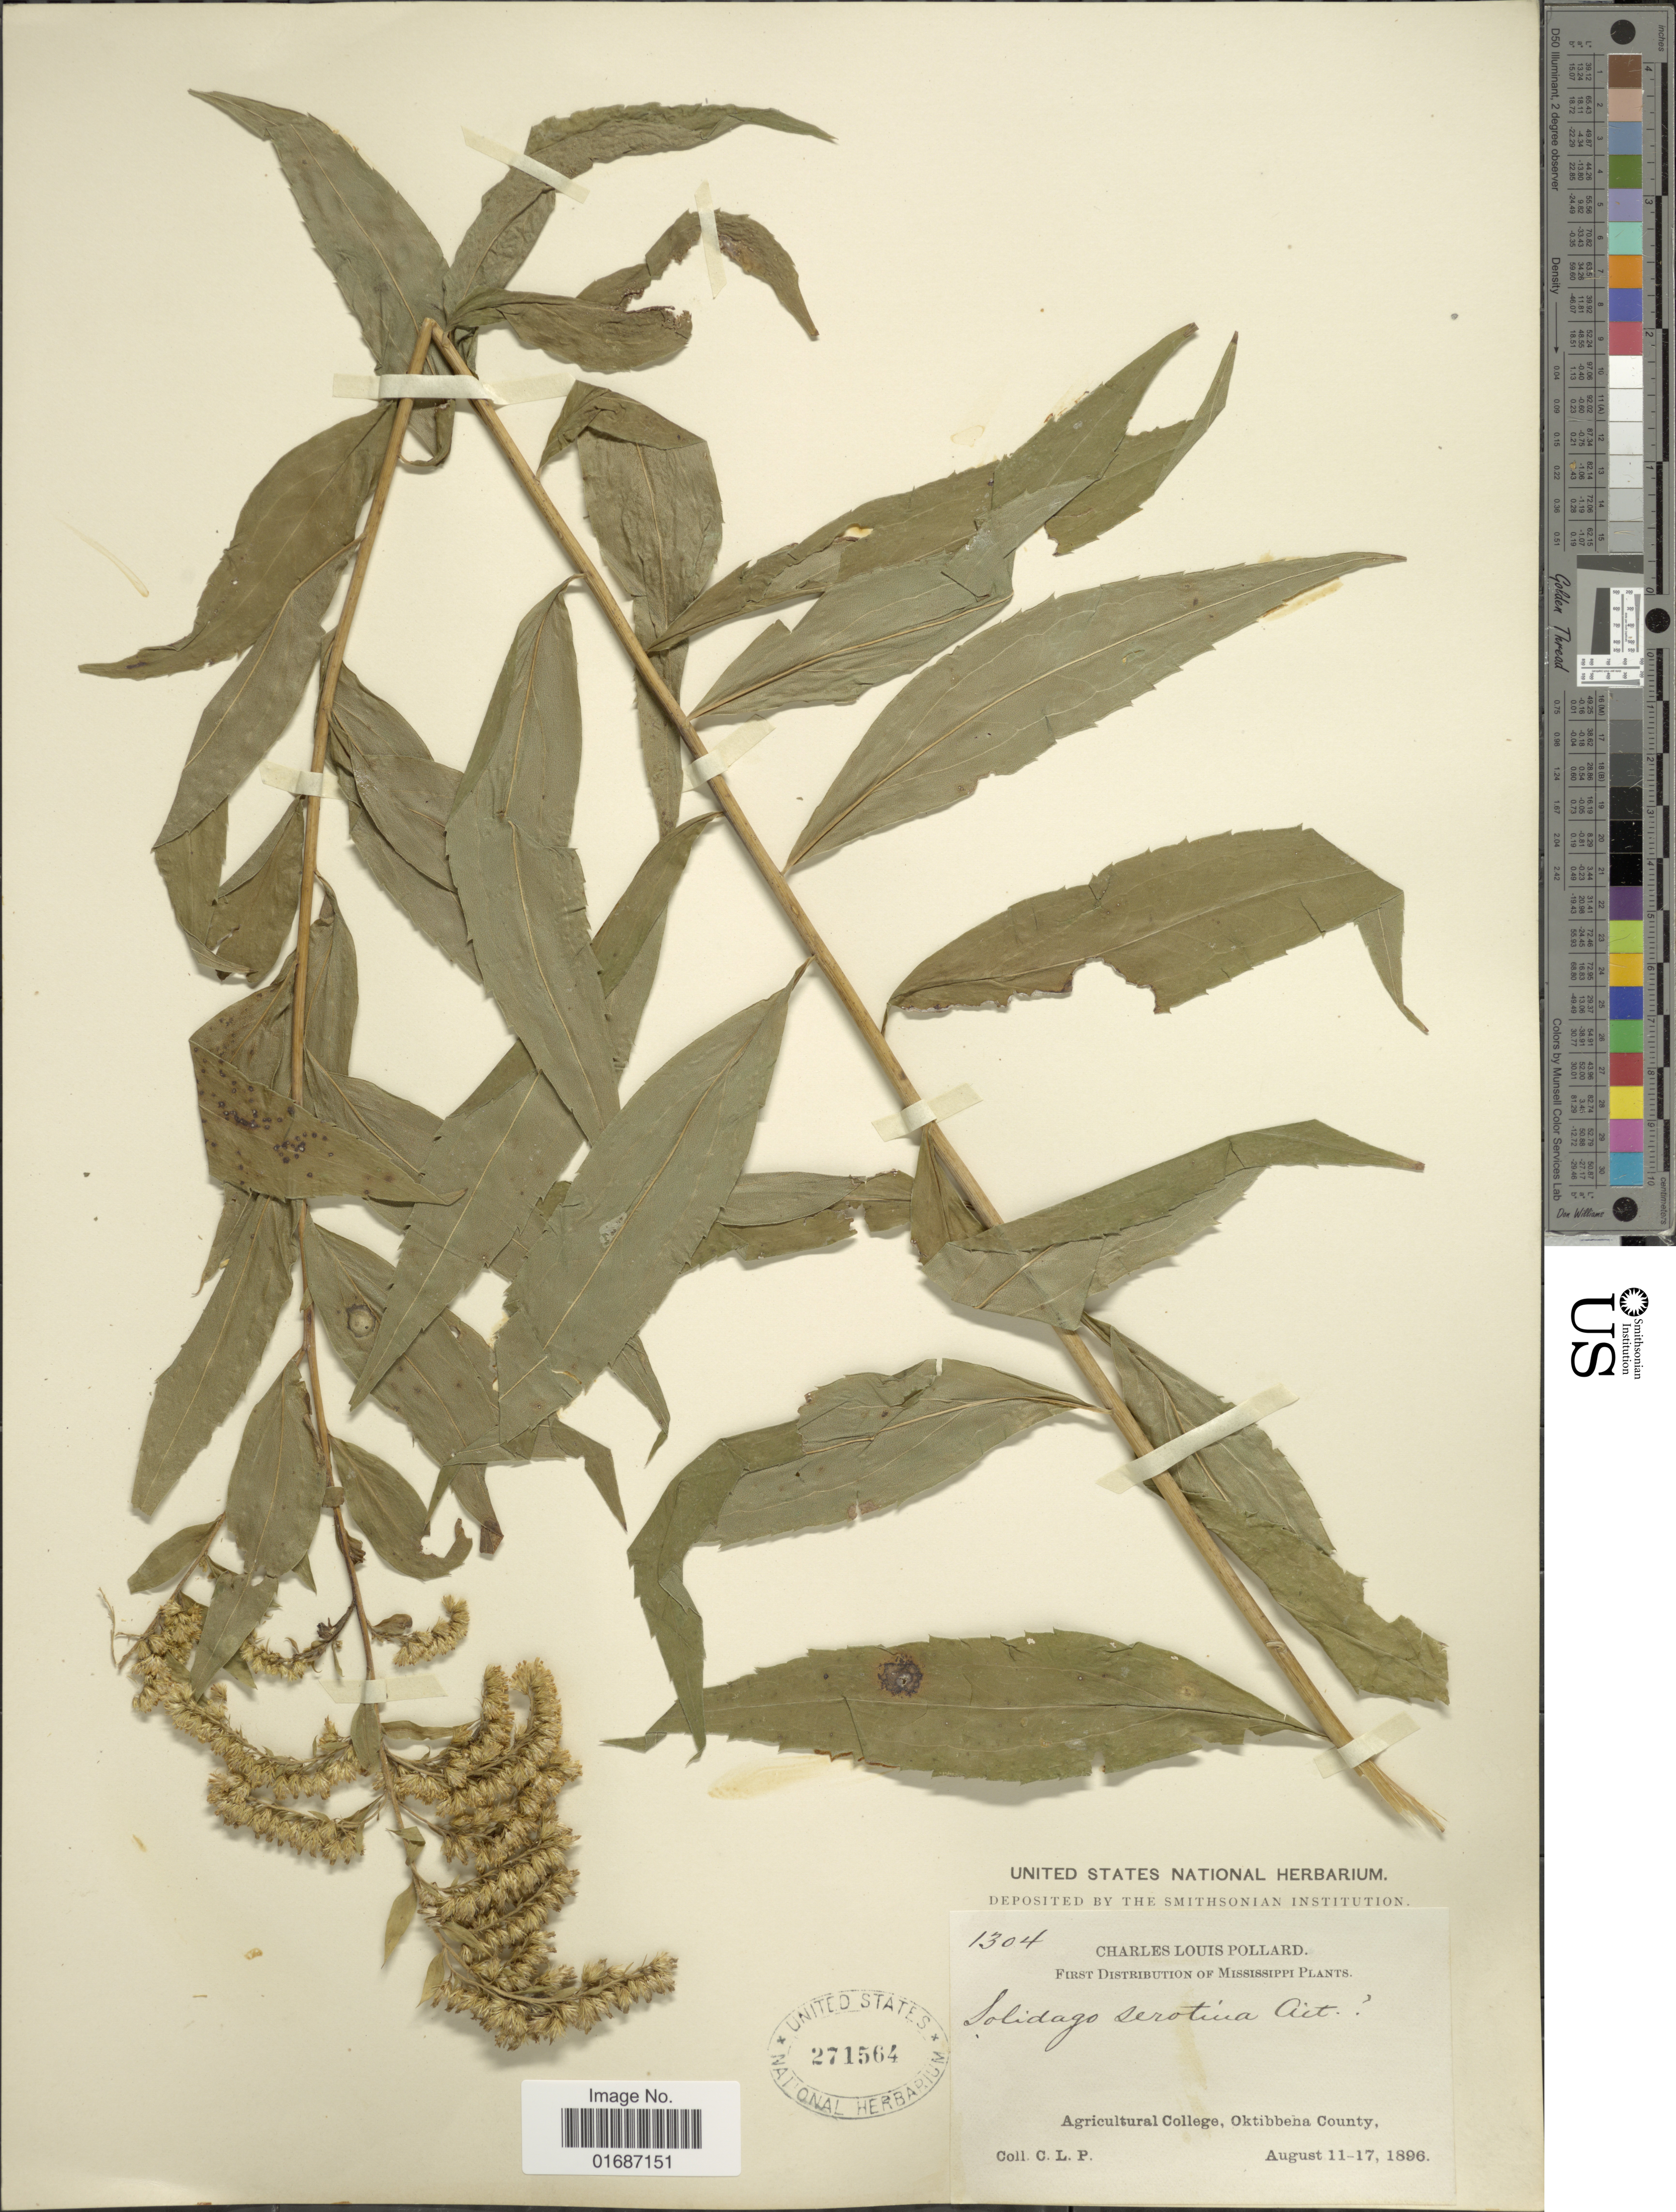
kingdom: Plantae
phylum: Tracheophyta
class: Magnoliopsida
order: Asterales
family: Asteraceae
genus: Solidago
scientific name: Solidago gigantea var. leiophylla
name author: Fernald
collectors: C. L. Pollard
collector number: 1304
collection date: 1896-08-11/1896-08-17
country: United States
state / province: Mississippi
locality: Agricultural College, Oktibbeha County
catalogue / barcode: US 271564